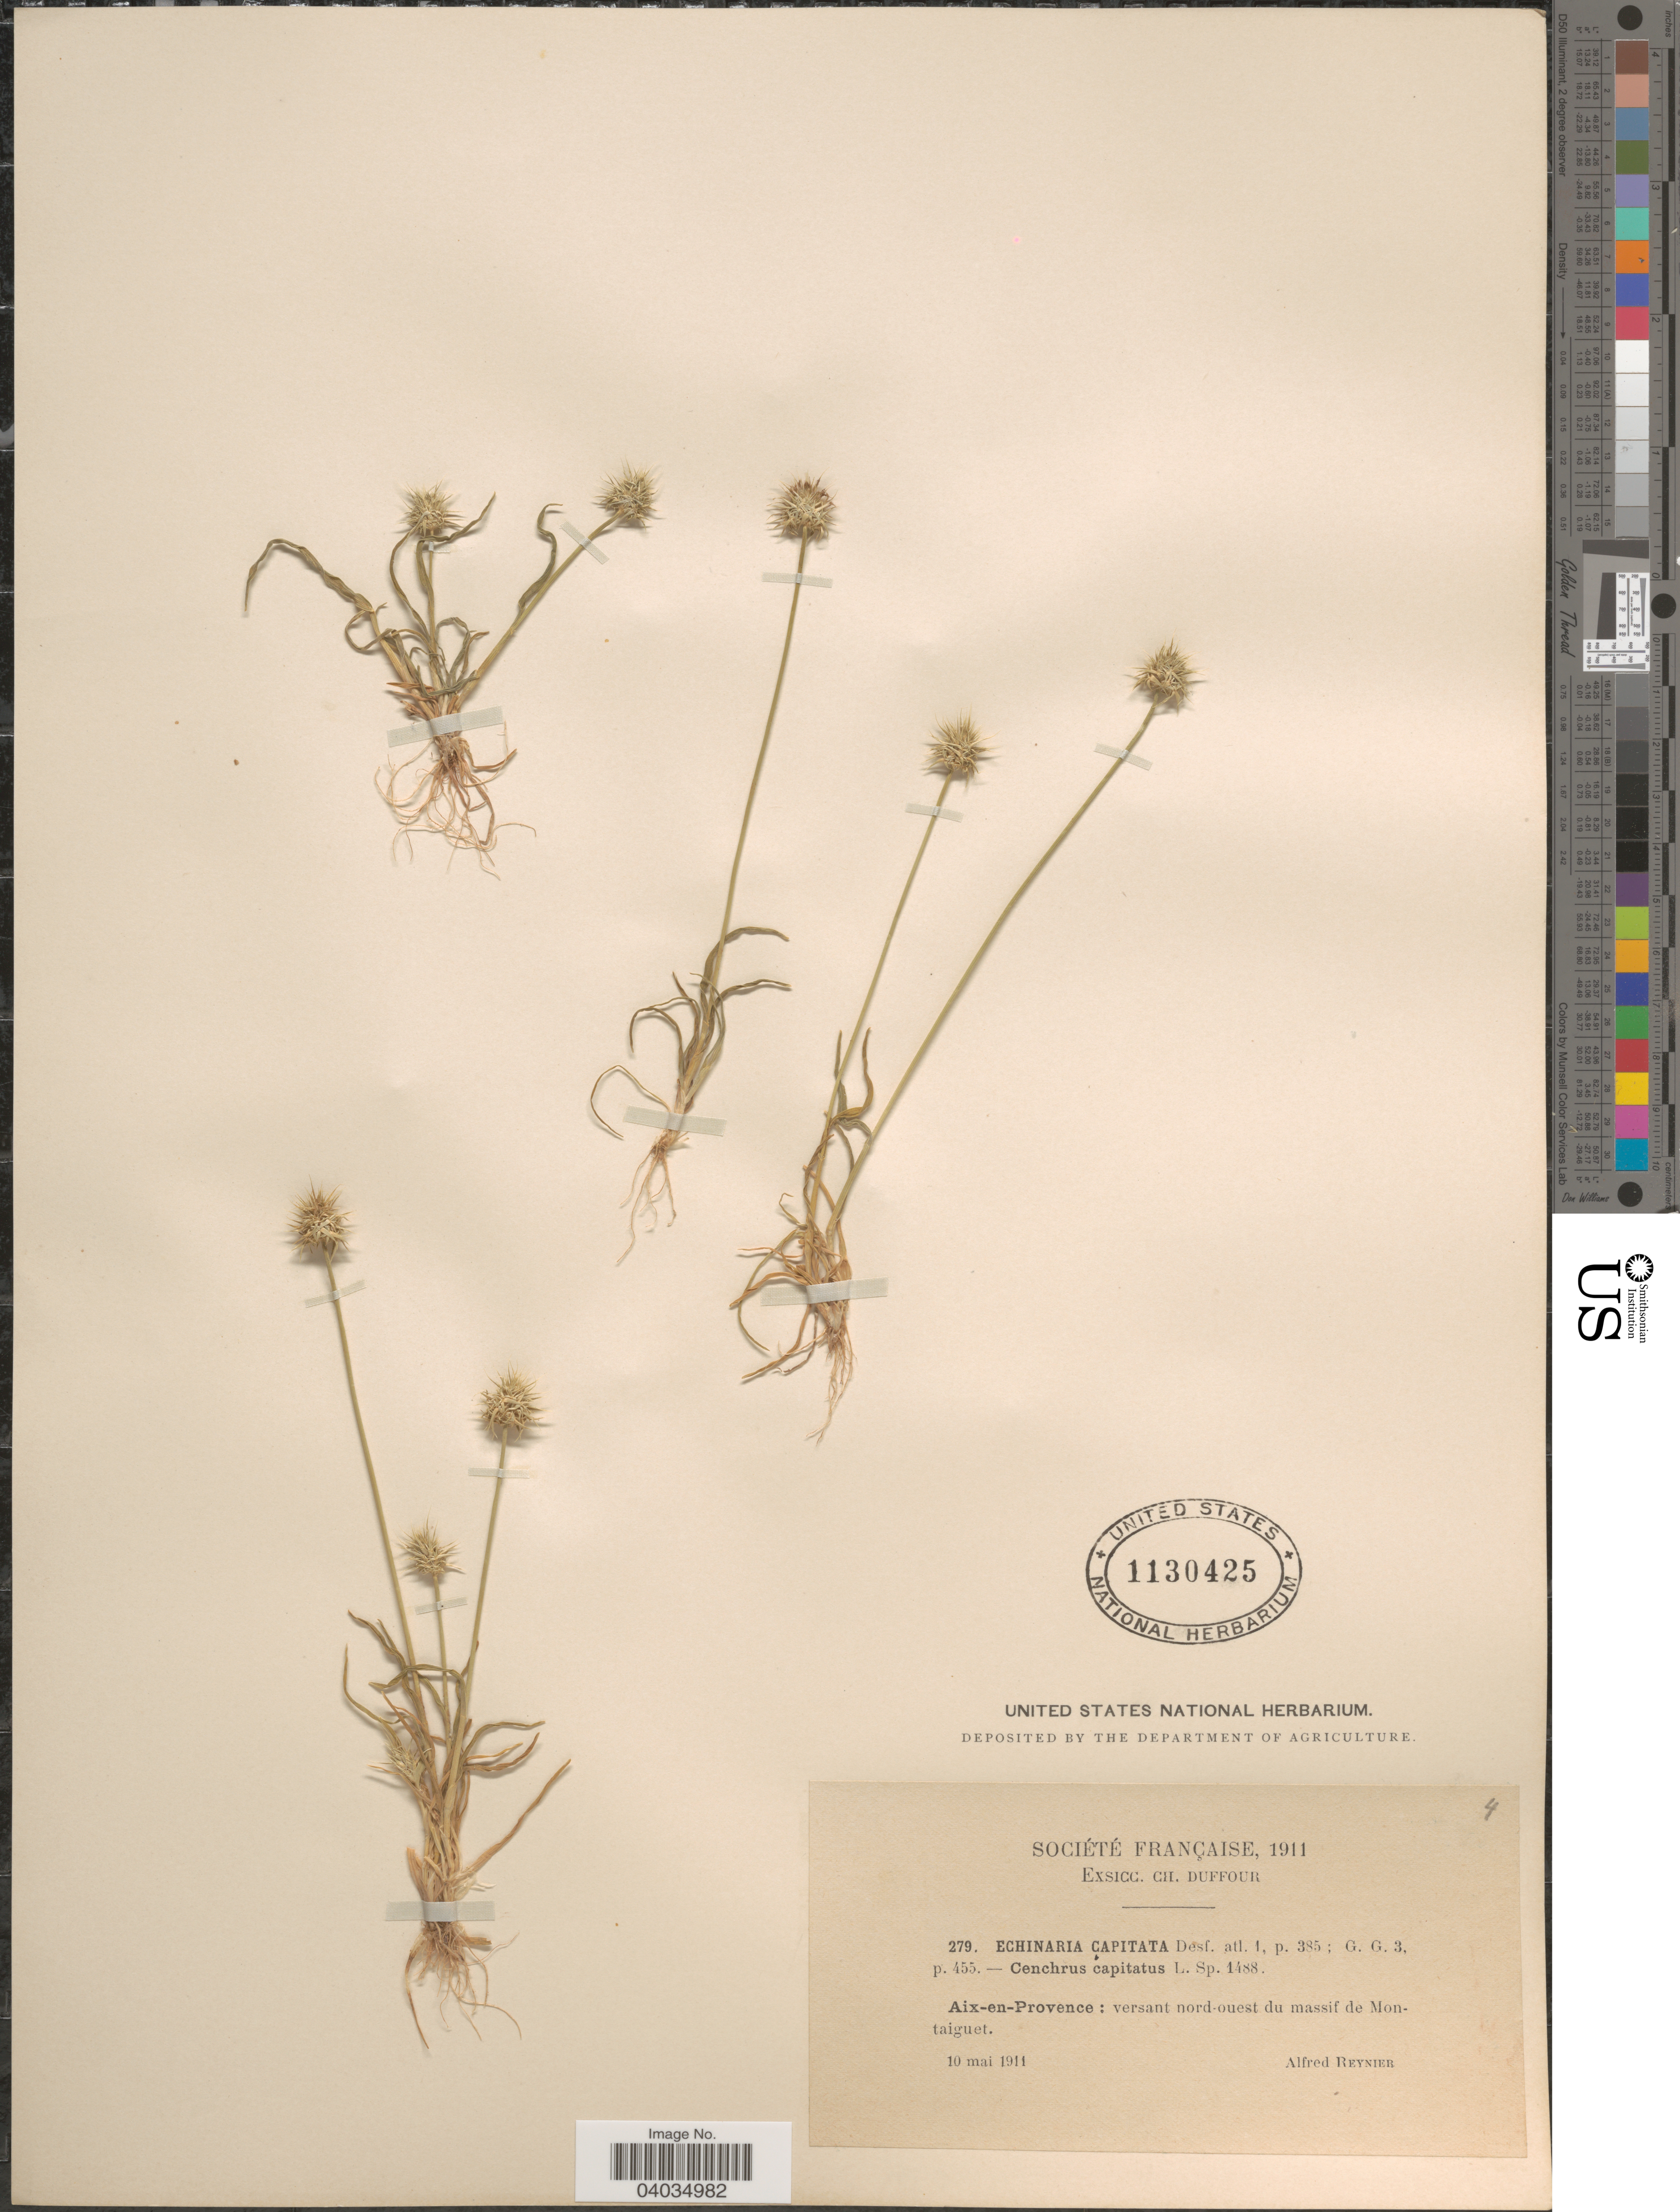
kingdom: Plantae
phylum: Tracheophyta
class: Liliopsida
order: Poales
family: Poaceae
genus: Echinaria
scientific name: Echinaria capitata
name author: (L.) Desf.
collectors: A. Reynier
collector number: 279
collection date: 1911-05-10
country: France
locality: Société Française. Aix-en-Provence : versant nord-ouest du massif de Montaiguet.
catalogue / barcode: US 1130425